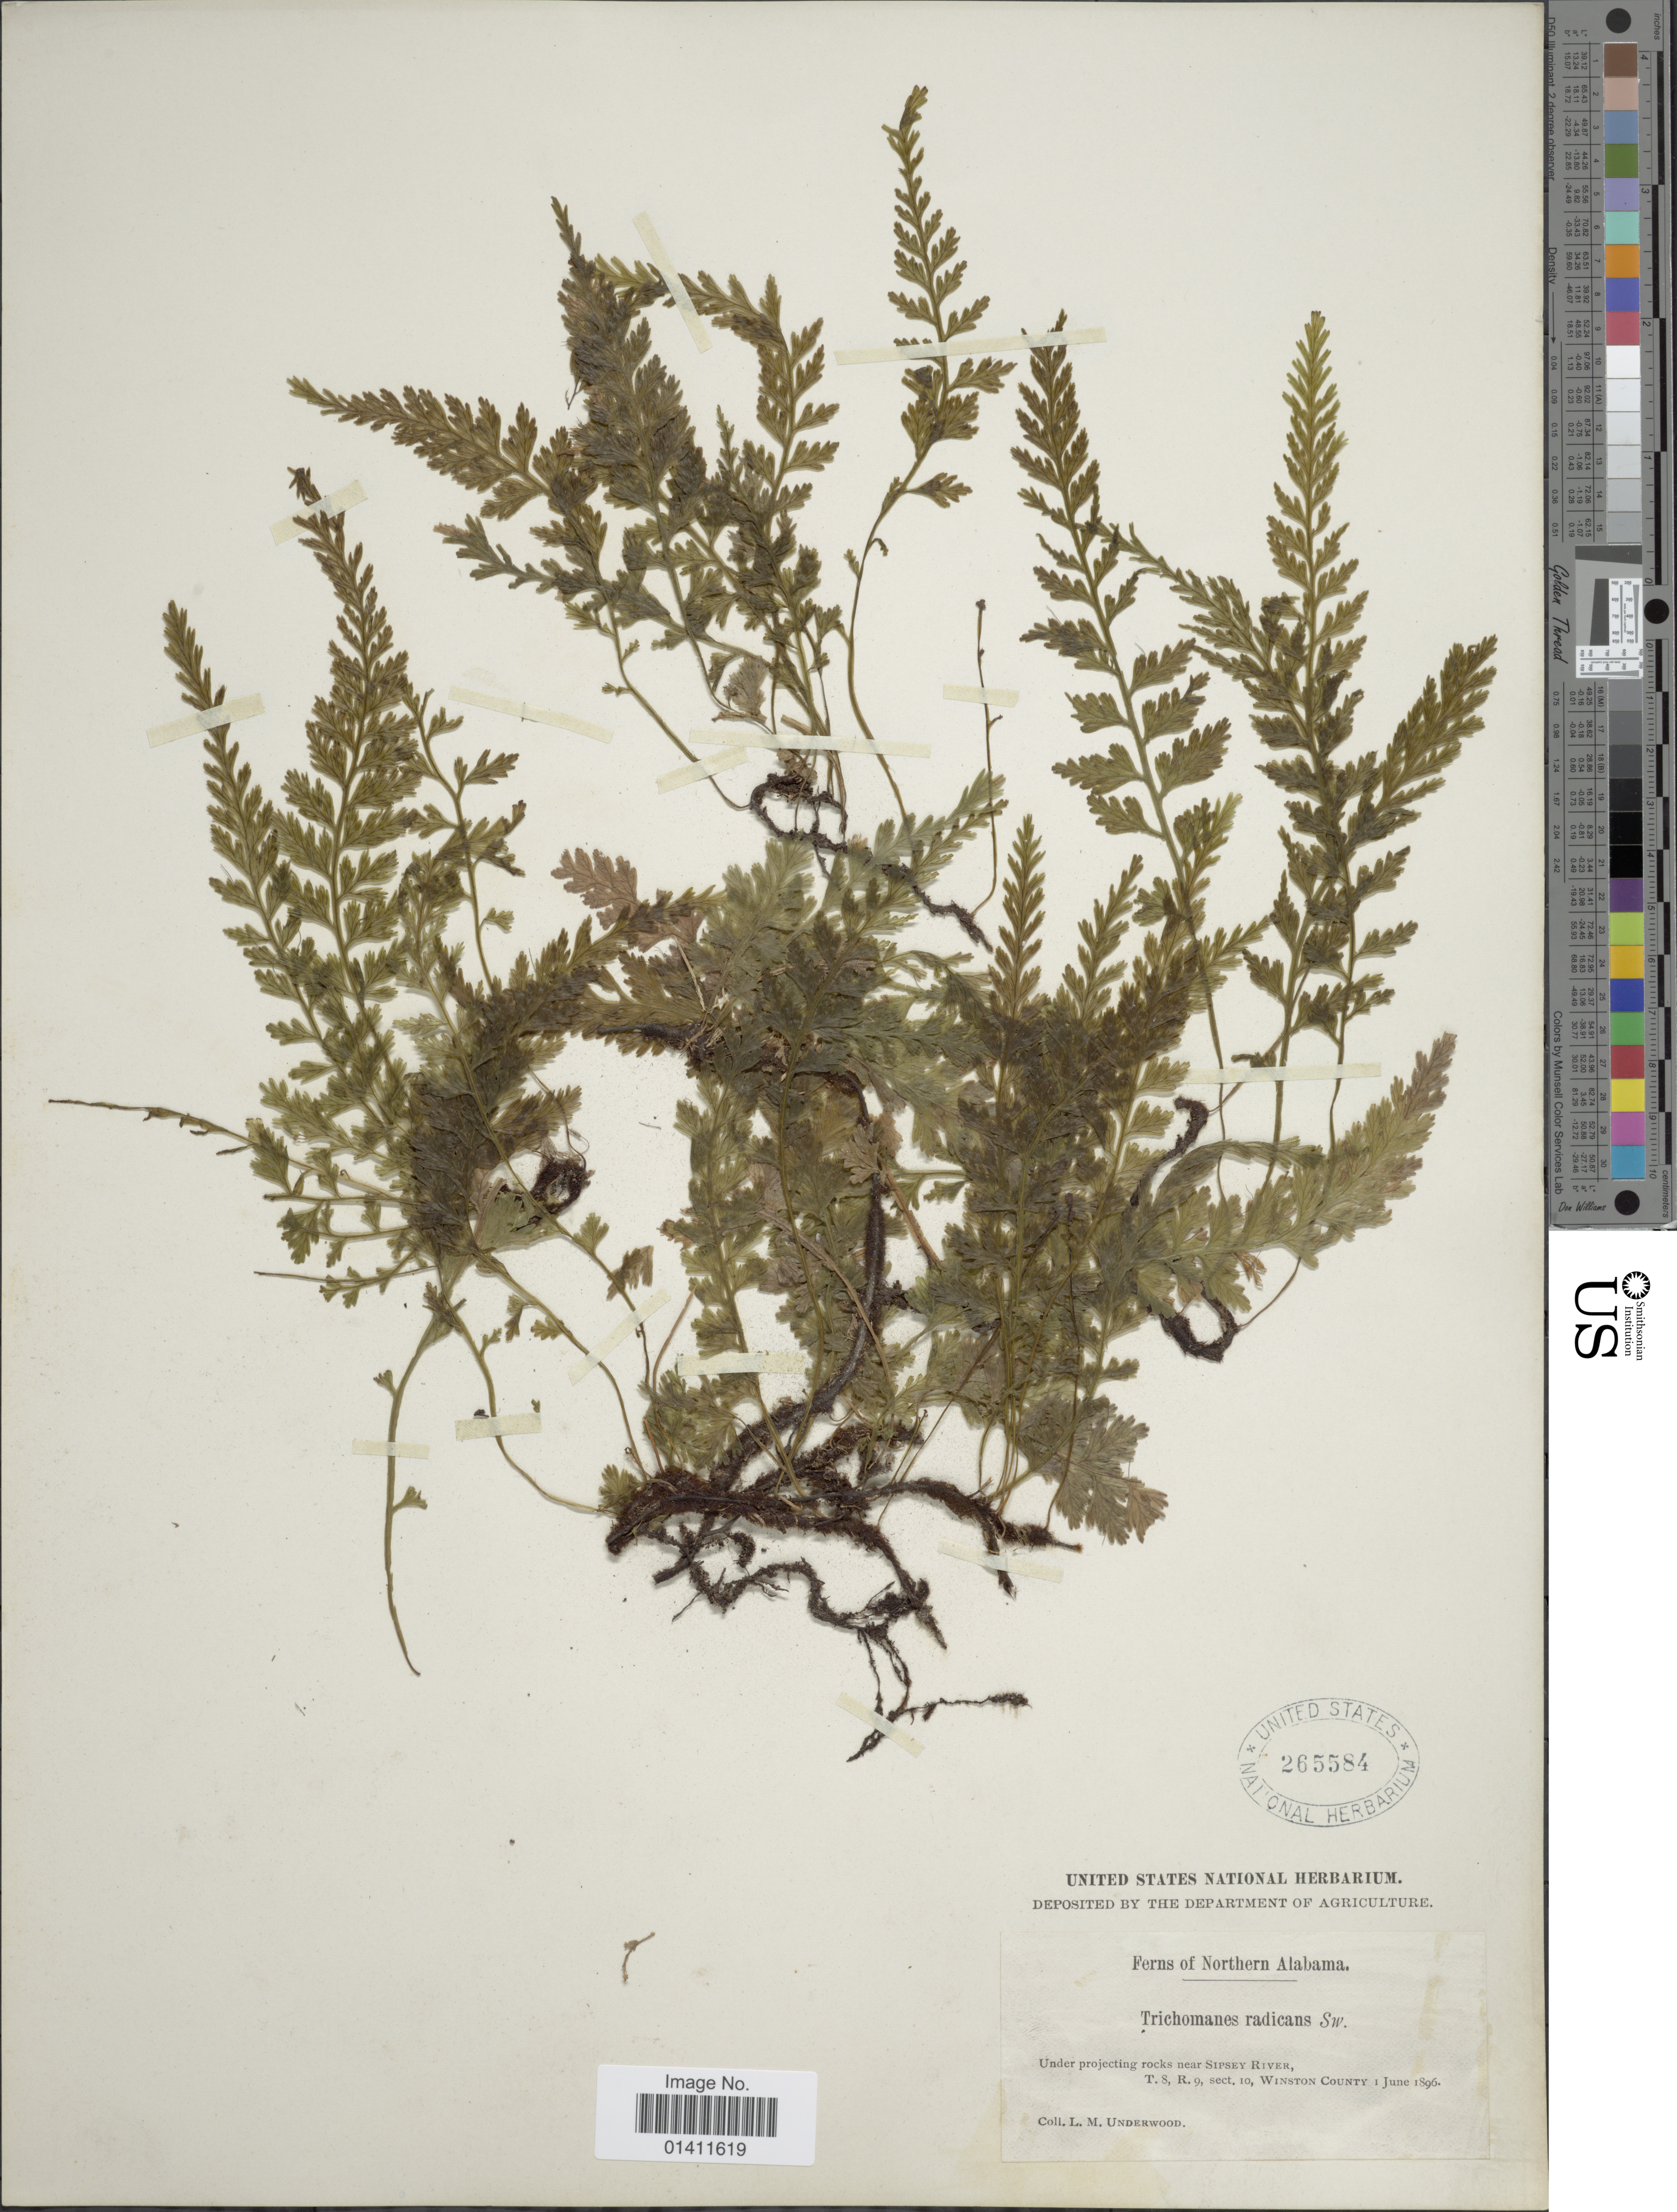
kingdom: Plantae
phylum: Tracheophyta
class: Polypodiopsida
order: Hymenophyllales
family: Hymenophyllaceae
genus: Vandenboschia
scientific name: Vandenboschia boschiana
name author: (J.W. Sturm ex Bosch) Ebihara & K. Iwats.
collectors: L. M. Underwood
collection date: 1896-06-01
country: United States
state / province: Alabama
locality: Northern Alabama. Under projecting rocks near Sipsey River. T.8, R.9, sect. 10, Winston County.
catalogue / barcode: US 265584